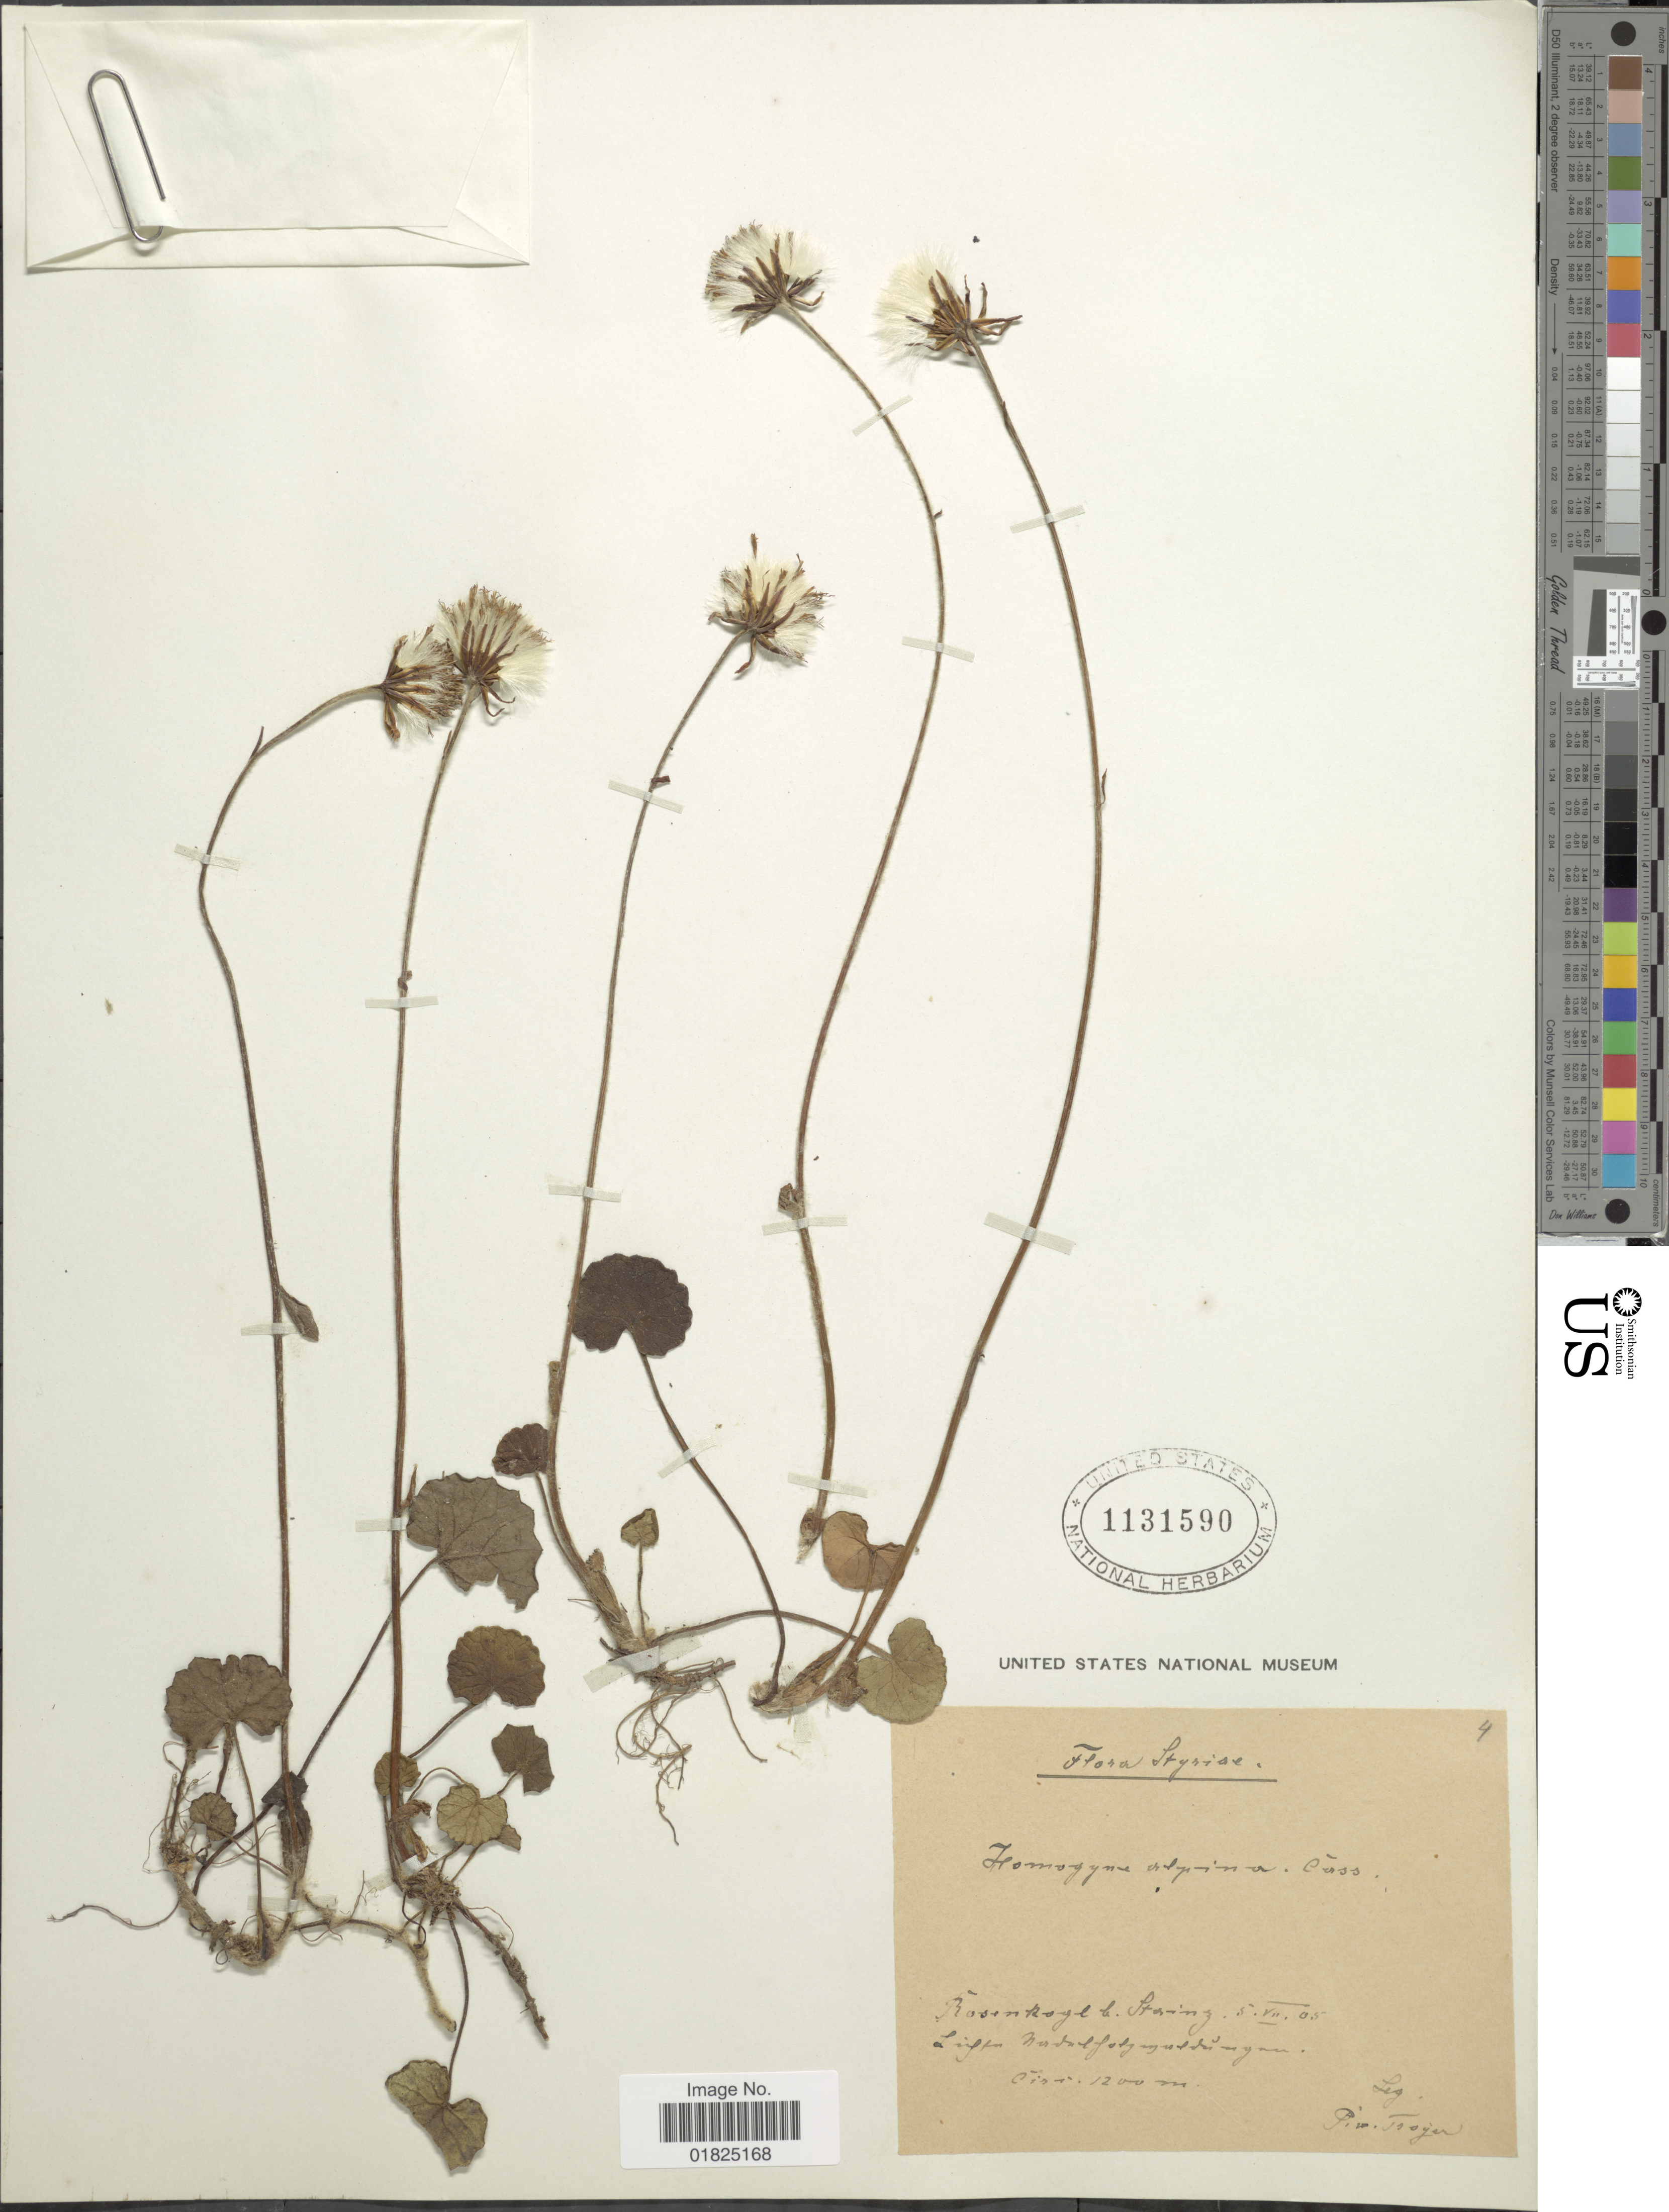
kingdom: Plantae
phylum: Tracheophyta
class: Magnoliopsida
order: Asterales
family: Asteraceae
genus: Homogyne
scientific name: Homogyne alpina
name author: (L.) Cass.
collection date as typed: Transcribed d/m/y: 5/8/5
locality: Styriae, Rosenroye b Sta [illegible text]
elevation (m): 1200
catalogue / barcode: US 1131590